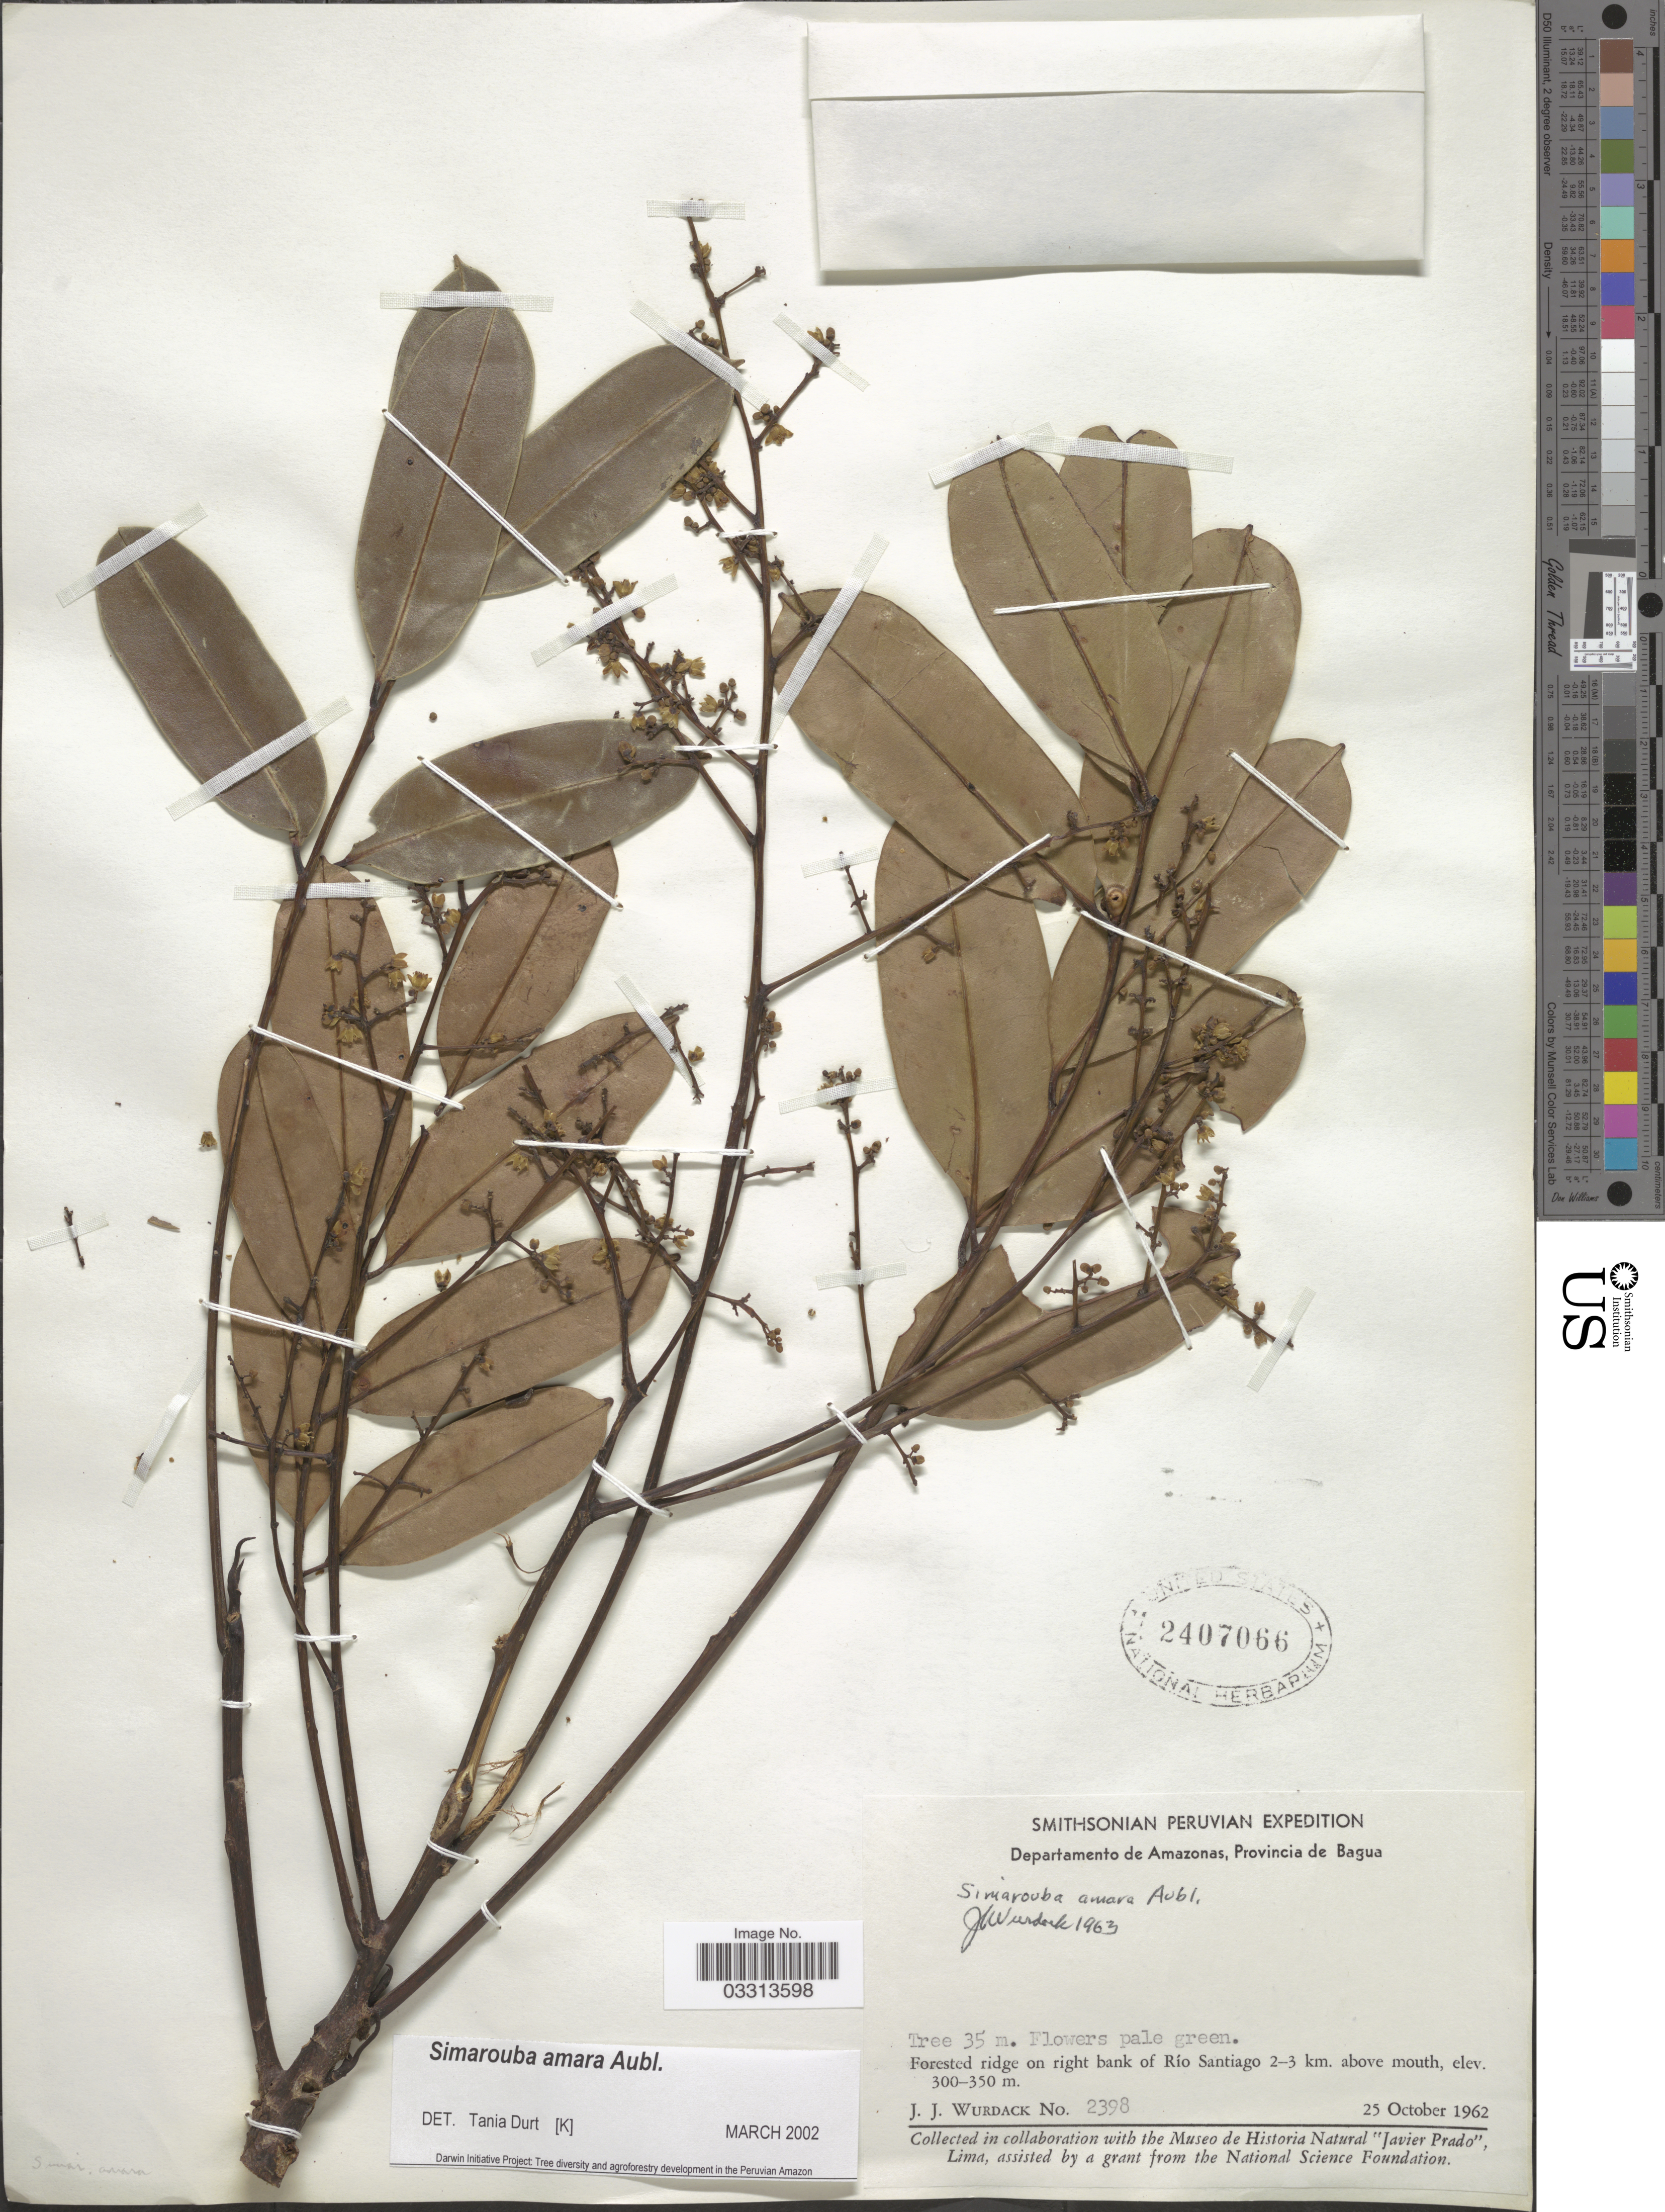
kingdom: Plantae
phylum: Tracheophyta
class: Magnoliopsida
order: Sapindales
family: Simaroubaceae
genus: Simarouba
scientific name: Simarouba amara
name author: Aubl.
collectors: J. J. Wurdack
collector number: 2398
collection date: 1962-10-25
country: Peru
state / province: Amazonas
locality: Departamento de Amazonas, Provincia de Bagua, Forested ridge on right bank of R;io Santiago 2-3 km. above mouth.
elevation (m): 300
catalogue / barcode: US 2407066